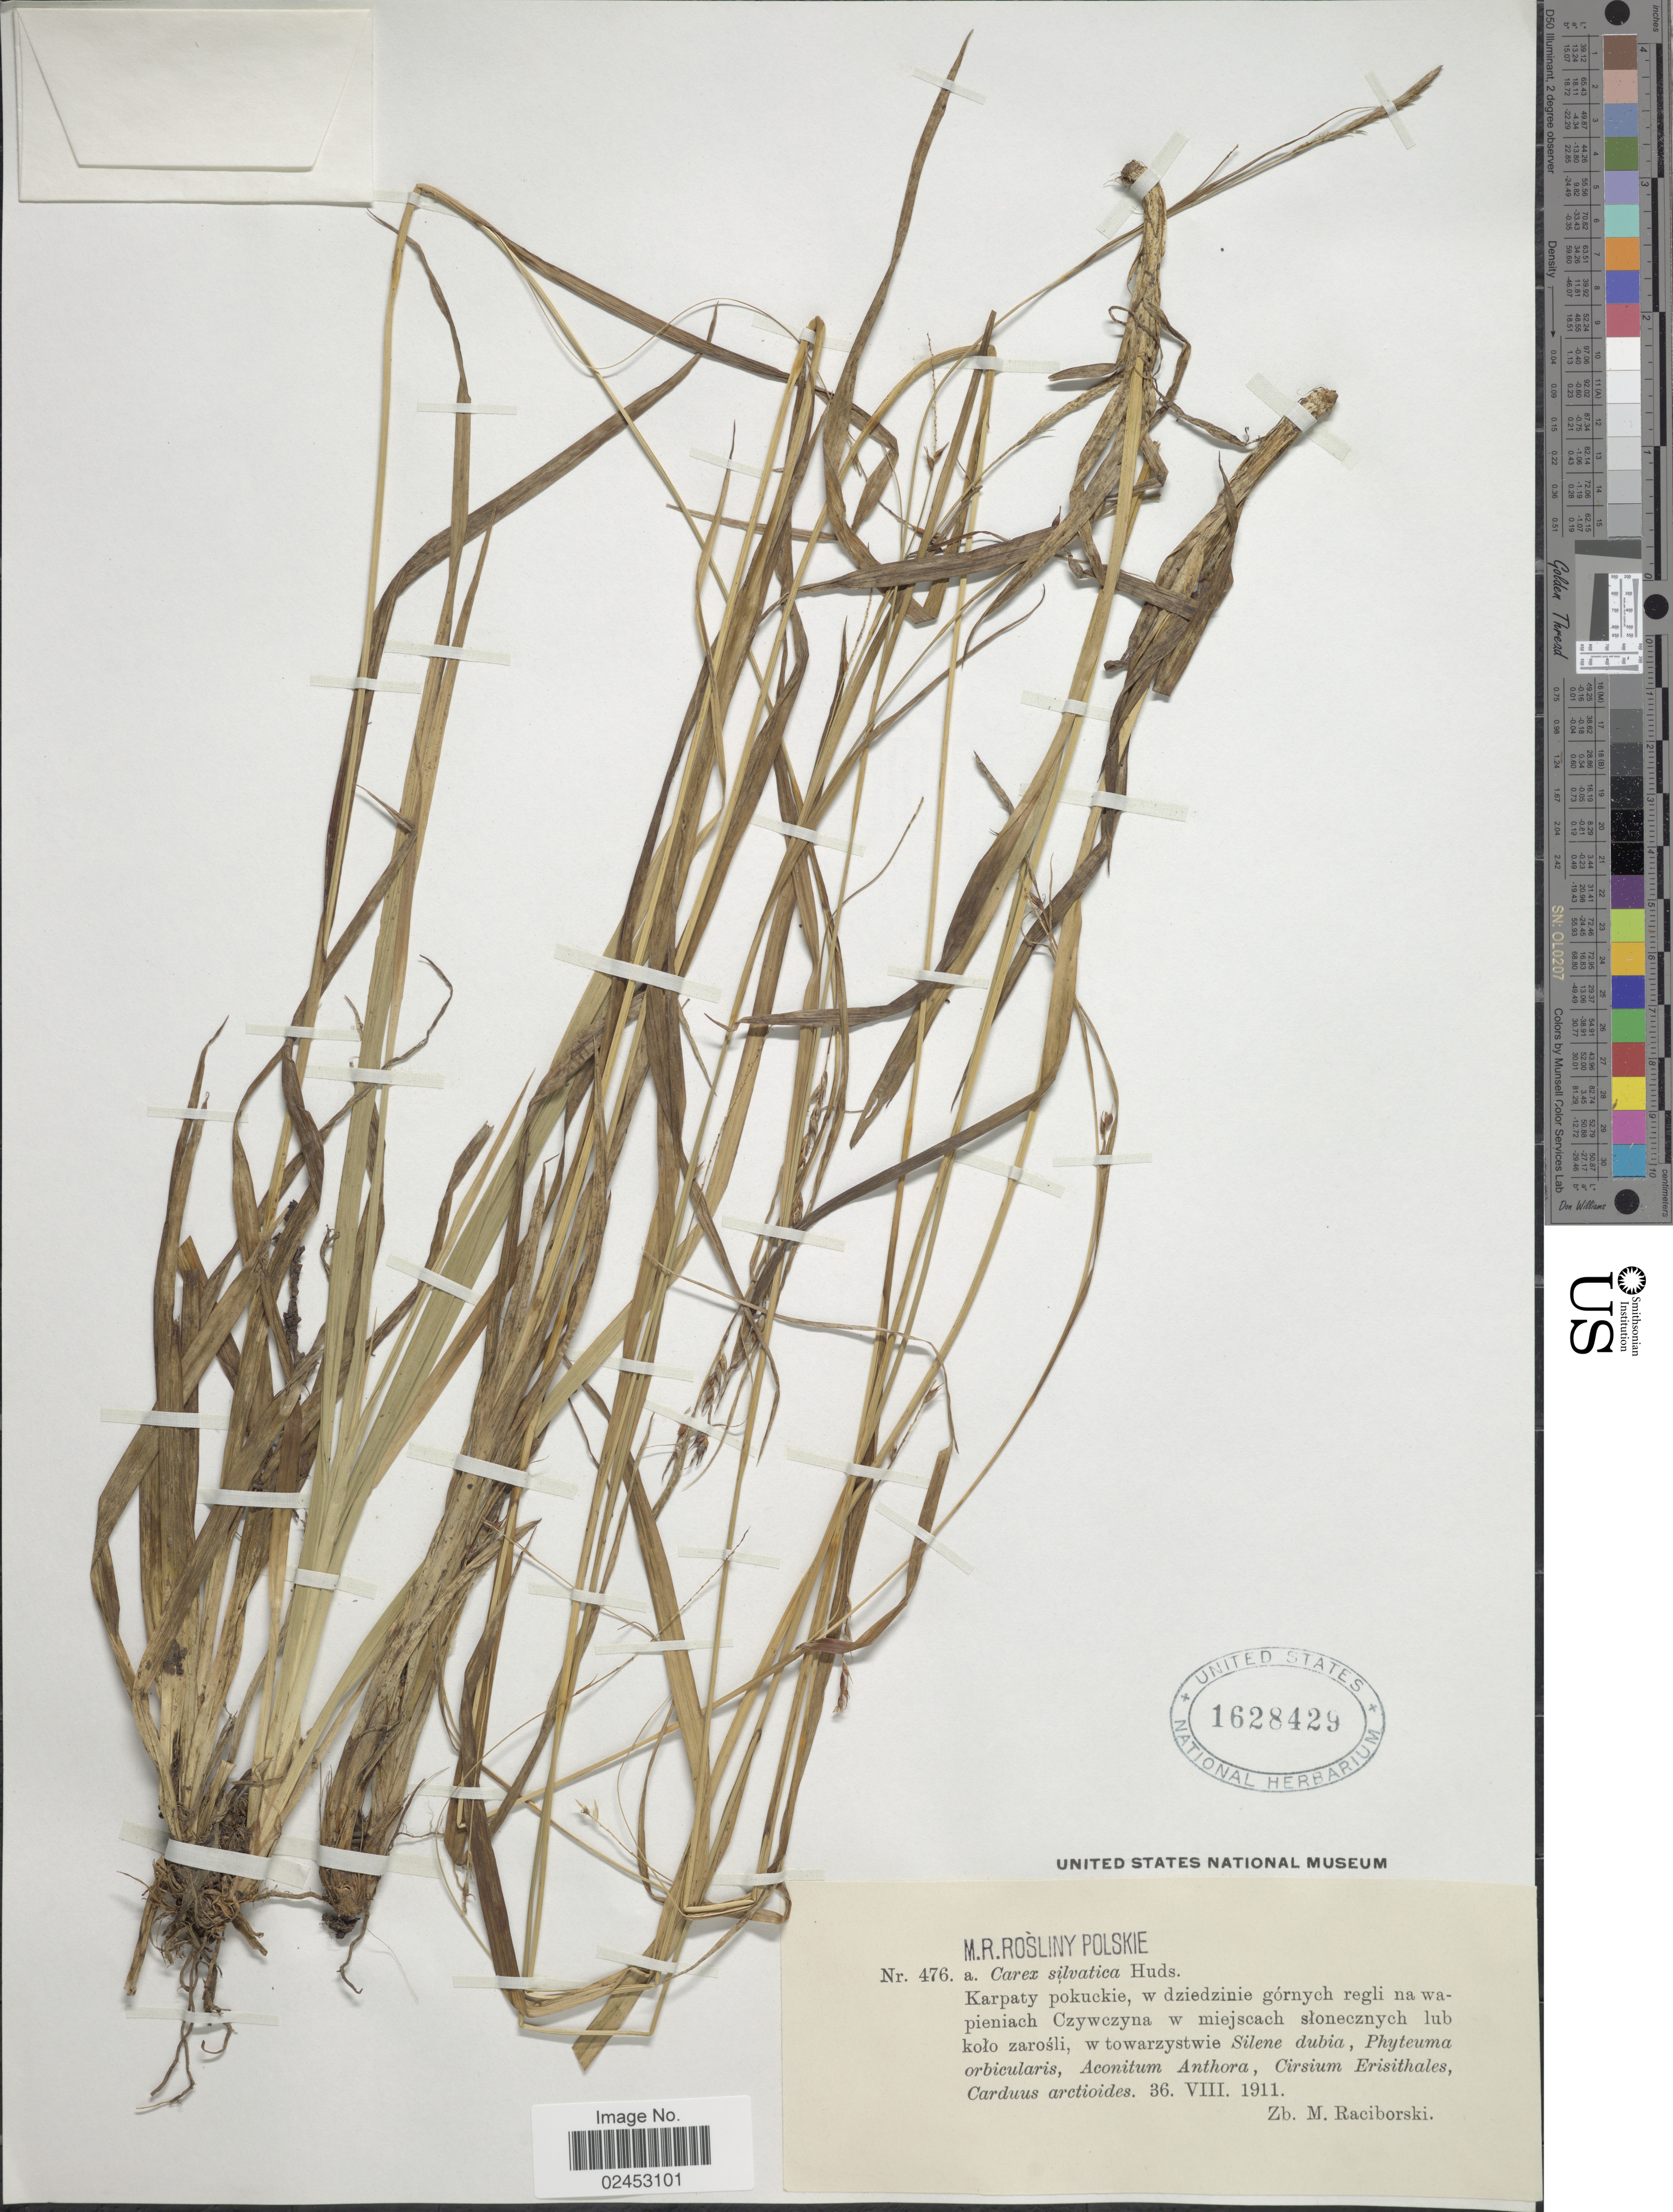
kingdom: Plantae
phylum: Tracheophyta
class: Liliopsida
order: Poales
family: Cyperaceae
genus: Carex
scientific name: Carex sylvatica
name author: Huds.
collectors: Z. Raciborski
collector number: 476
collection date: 1911-08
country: Poland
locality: Karpaty pokuckie, w dziedzinie gornych regli na wapieniach Czywczyna w miejscach slonecznych lub kolo zarosli, w towarzystwie.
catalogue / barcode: US 1628429